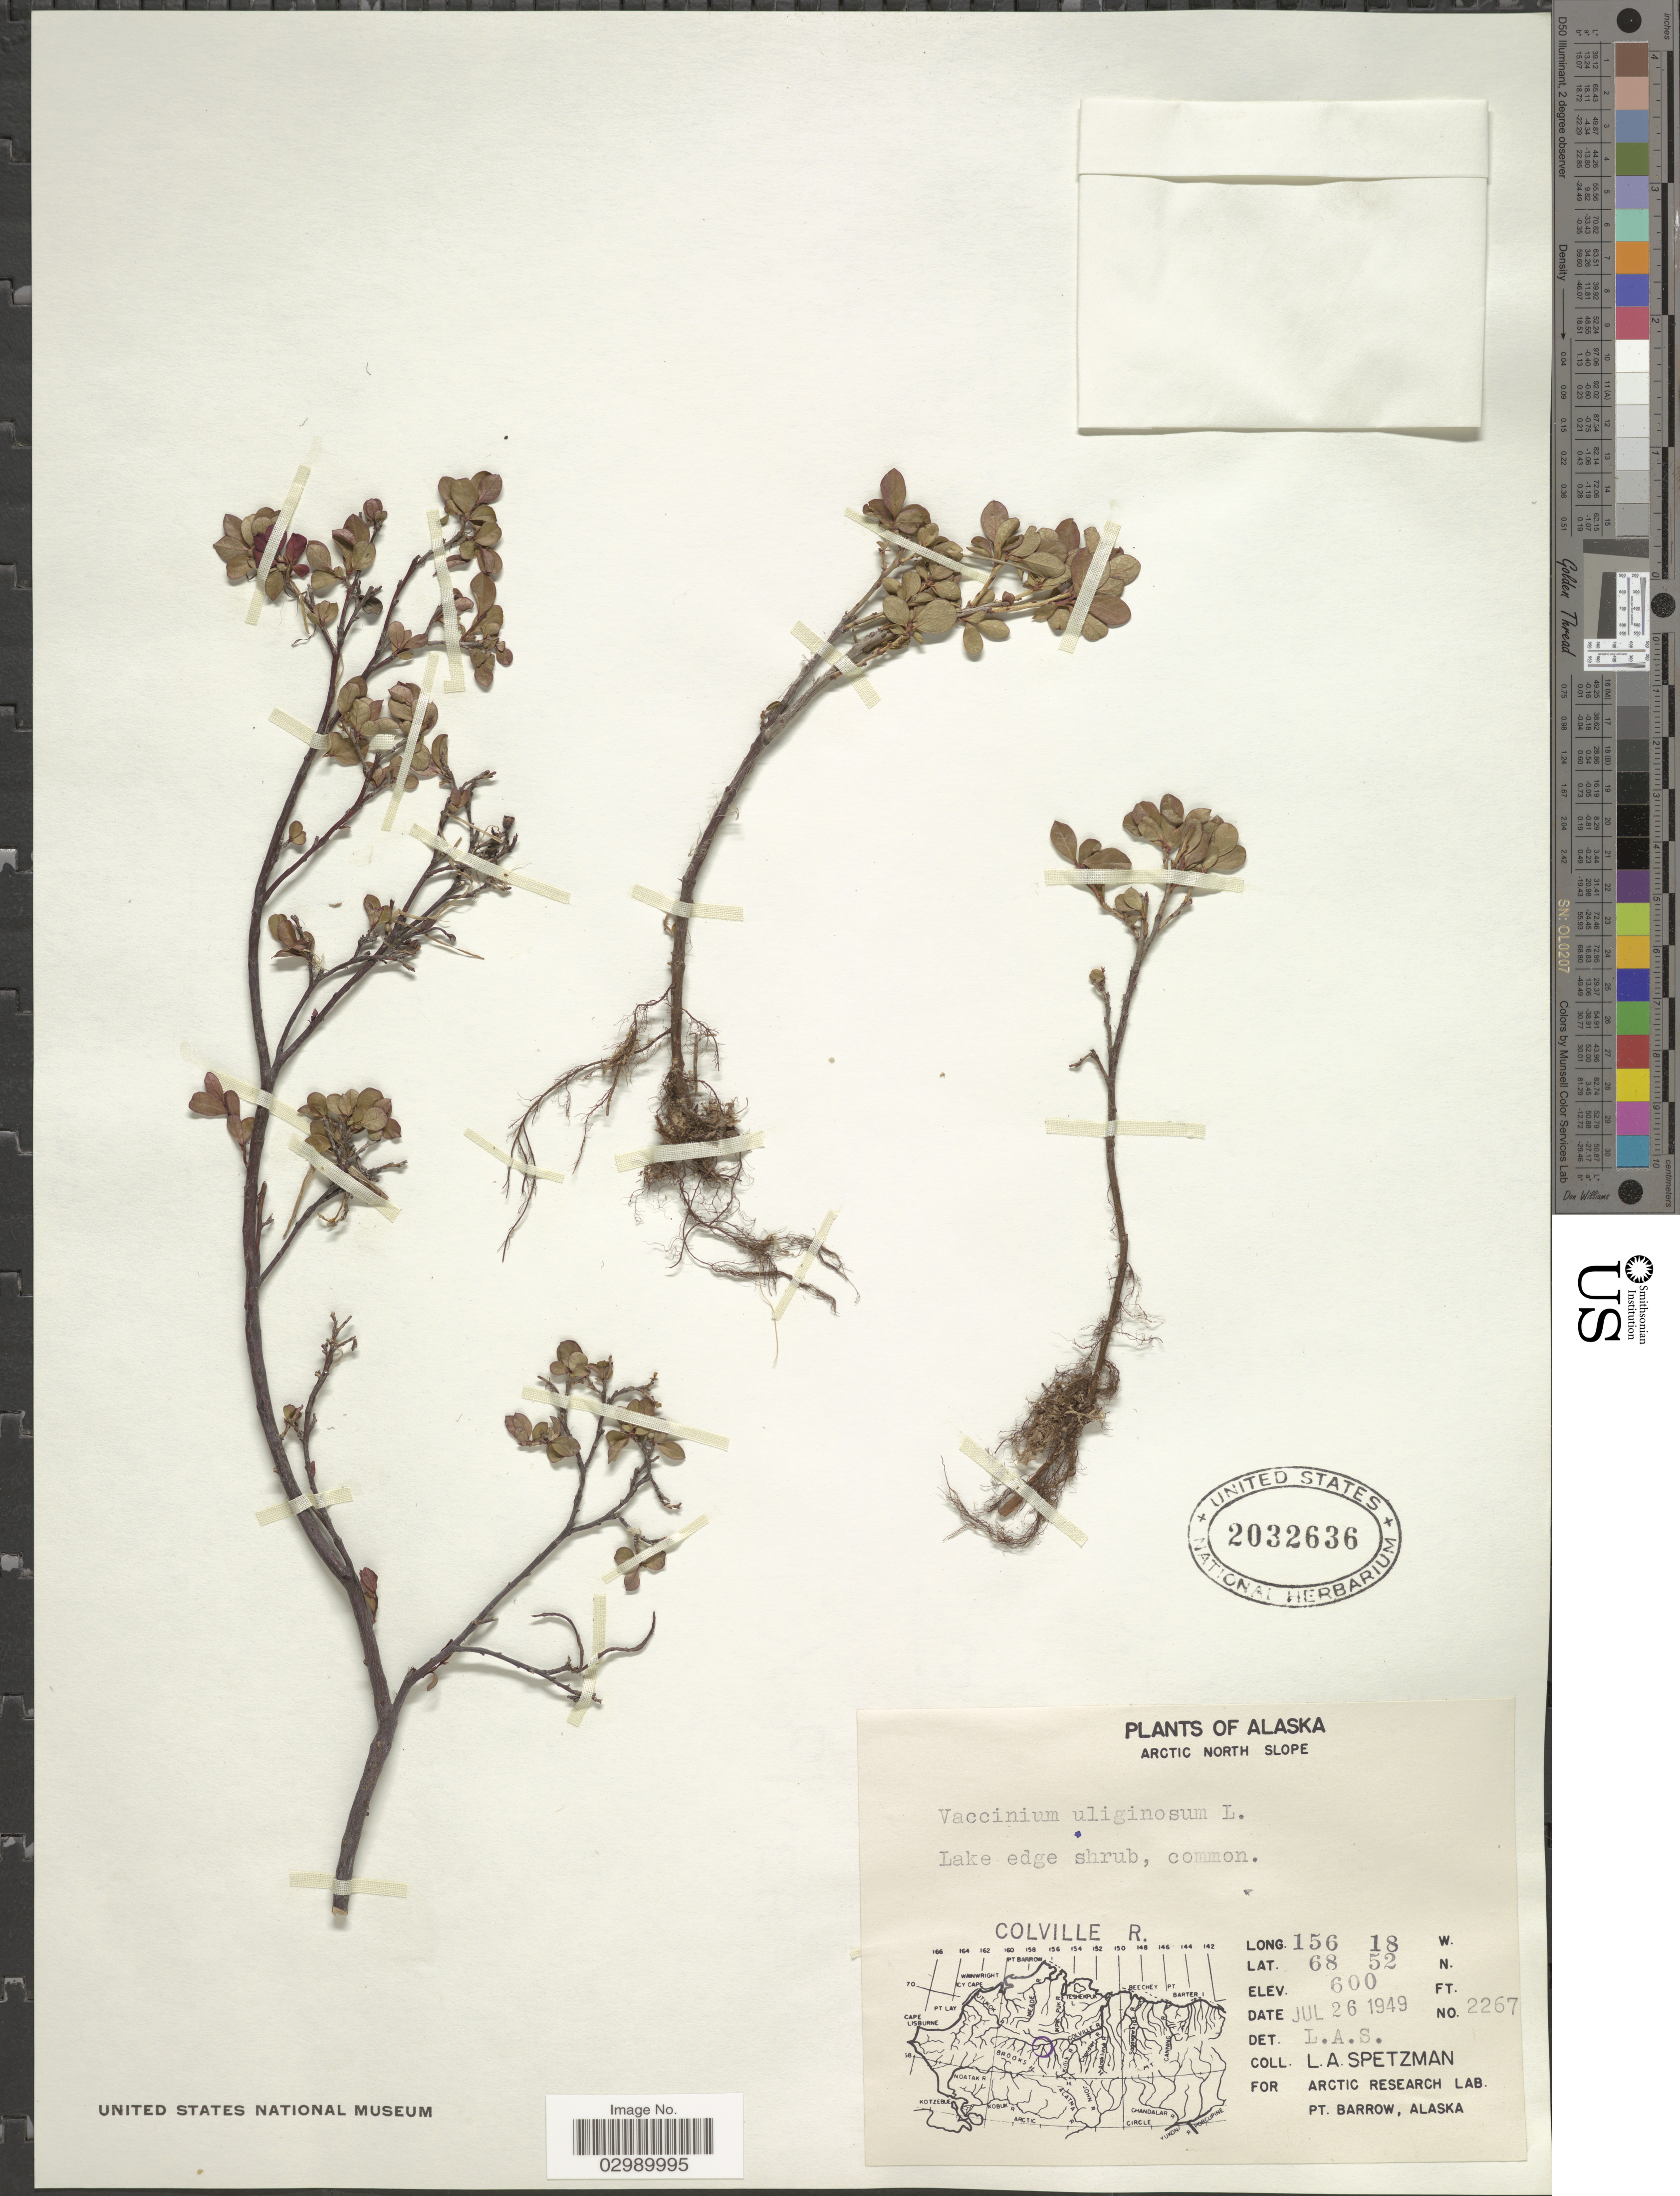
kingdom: Plantae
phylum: Tracheophyta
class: Magnoliopsida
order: Ericales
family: Ericaceae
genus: Vaccinium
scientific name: Vaccinium uliginosum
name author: L.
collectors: L. Spetzman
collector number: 2267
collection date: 1949-07-26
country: United States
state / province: Alaska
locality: Arctic North Slope, Colville R.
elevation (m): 183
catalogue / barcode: US 2032636